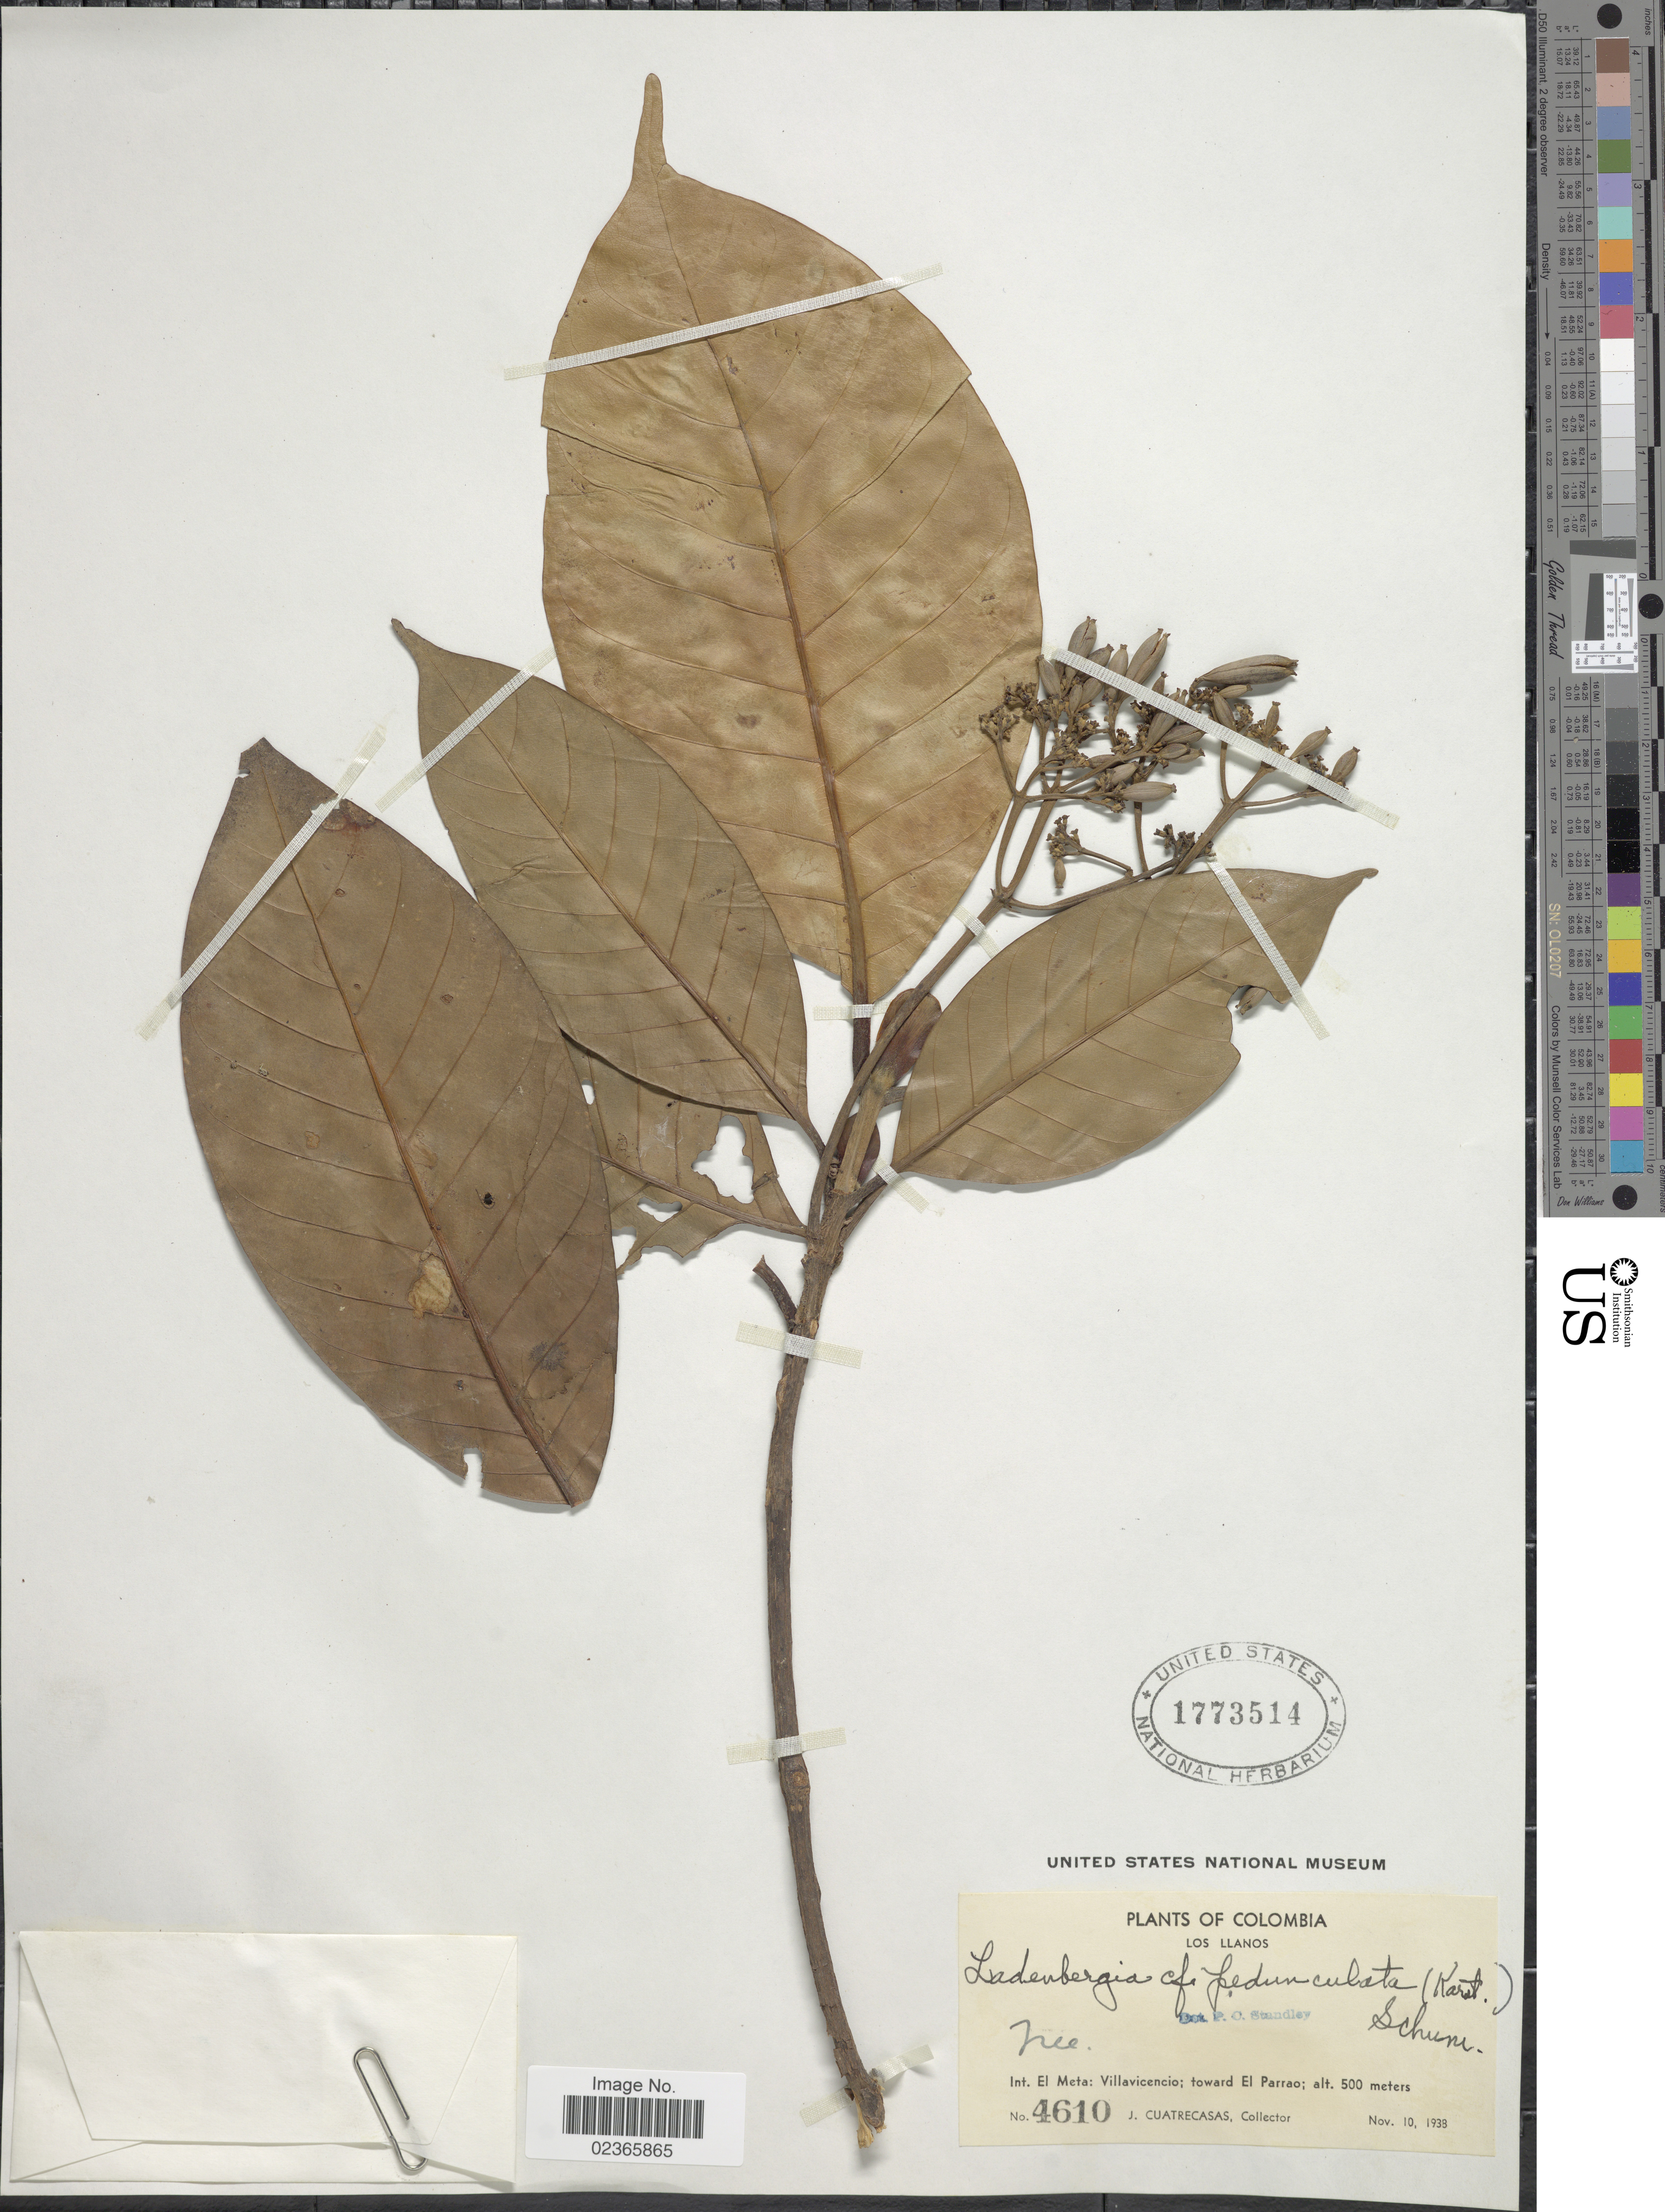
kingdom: Plantae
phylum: Tracheophyta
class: Magnoliopsida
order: Gentianales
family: Rubiaceae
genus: Remijia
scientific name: Remijia pedunculata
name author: (H. Karst.) Fluck.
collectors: J. Cuatrecasas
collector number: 4610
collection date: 1938-11-10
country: Colombia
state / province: Meta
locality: Los Llanos, Villavicencio; toward El Parrao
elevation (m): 500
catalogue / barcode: US 1773514